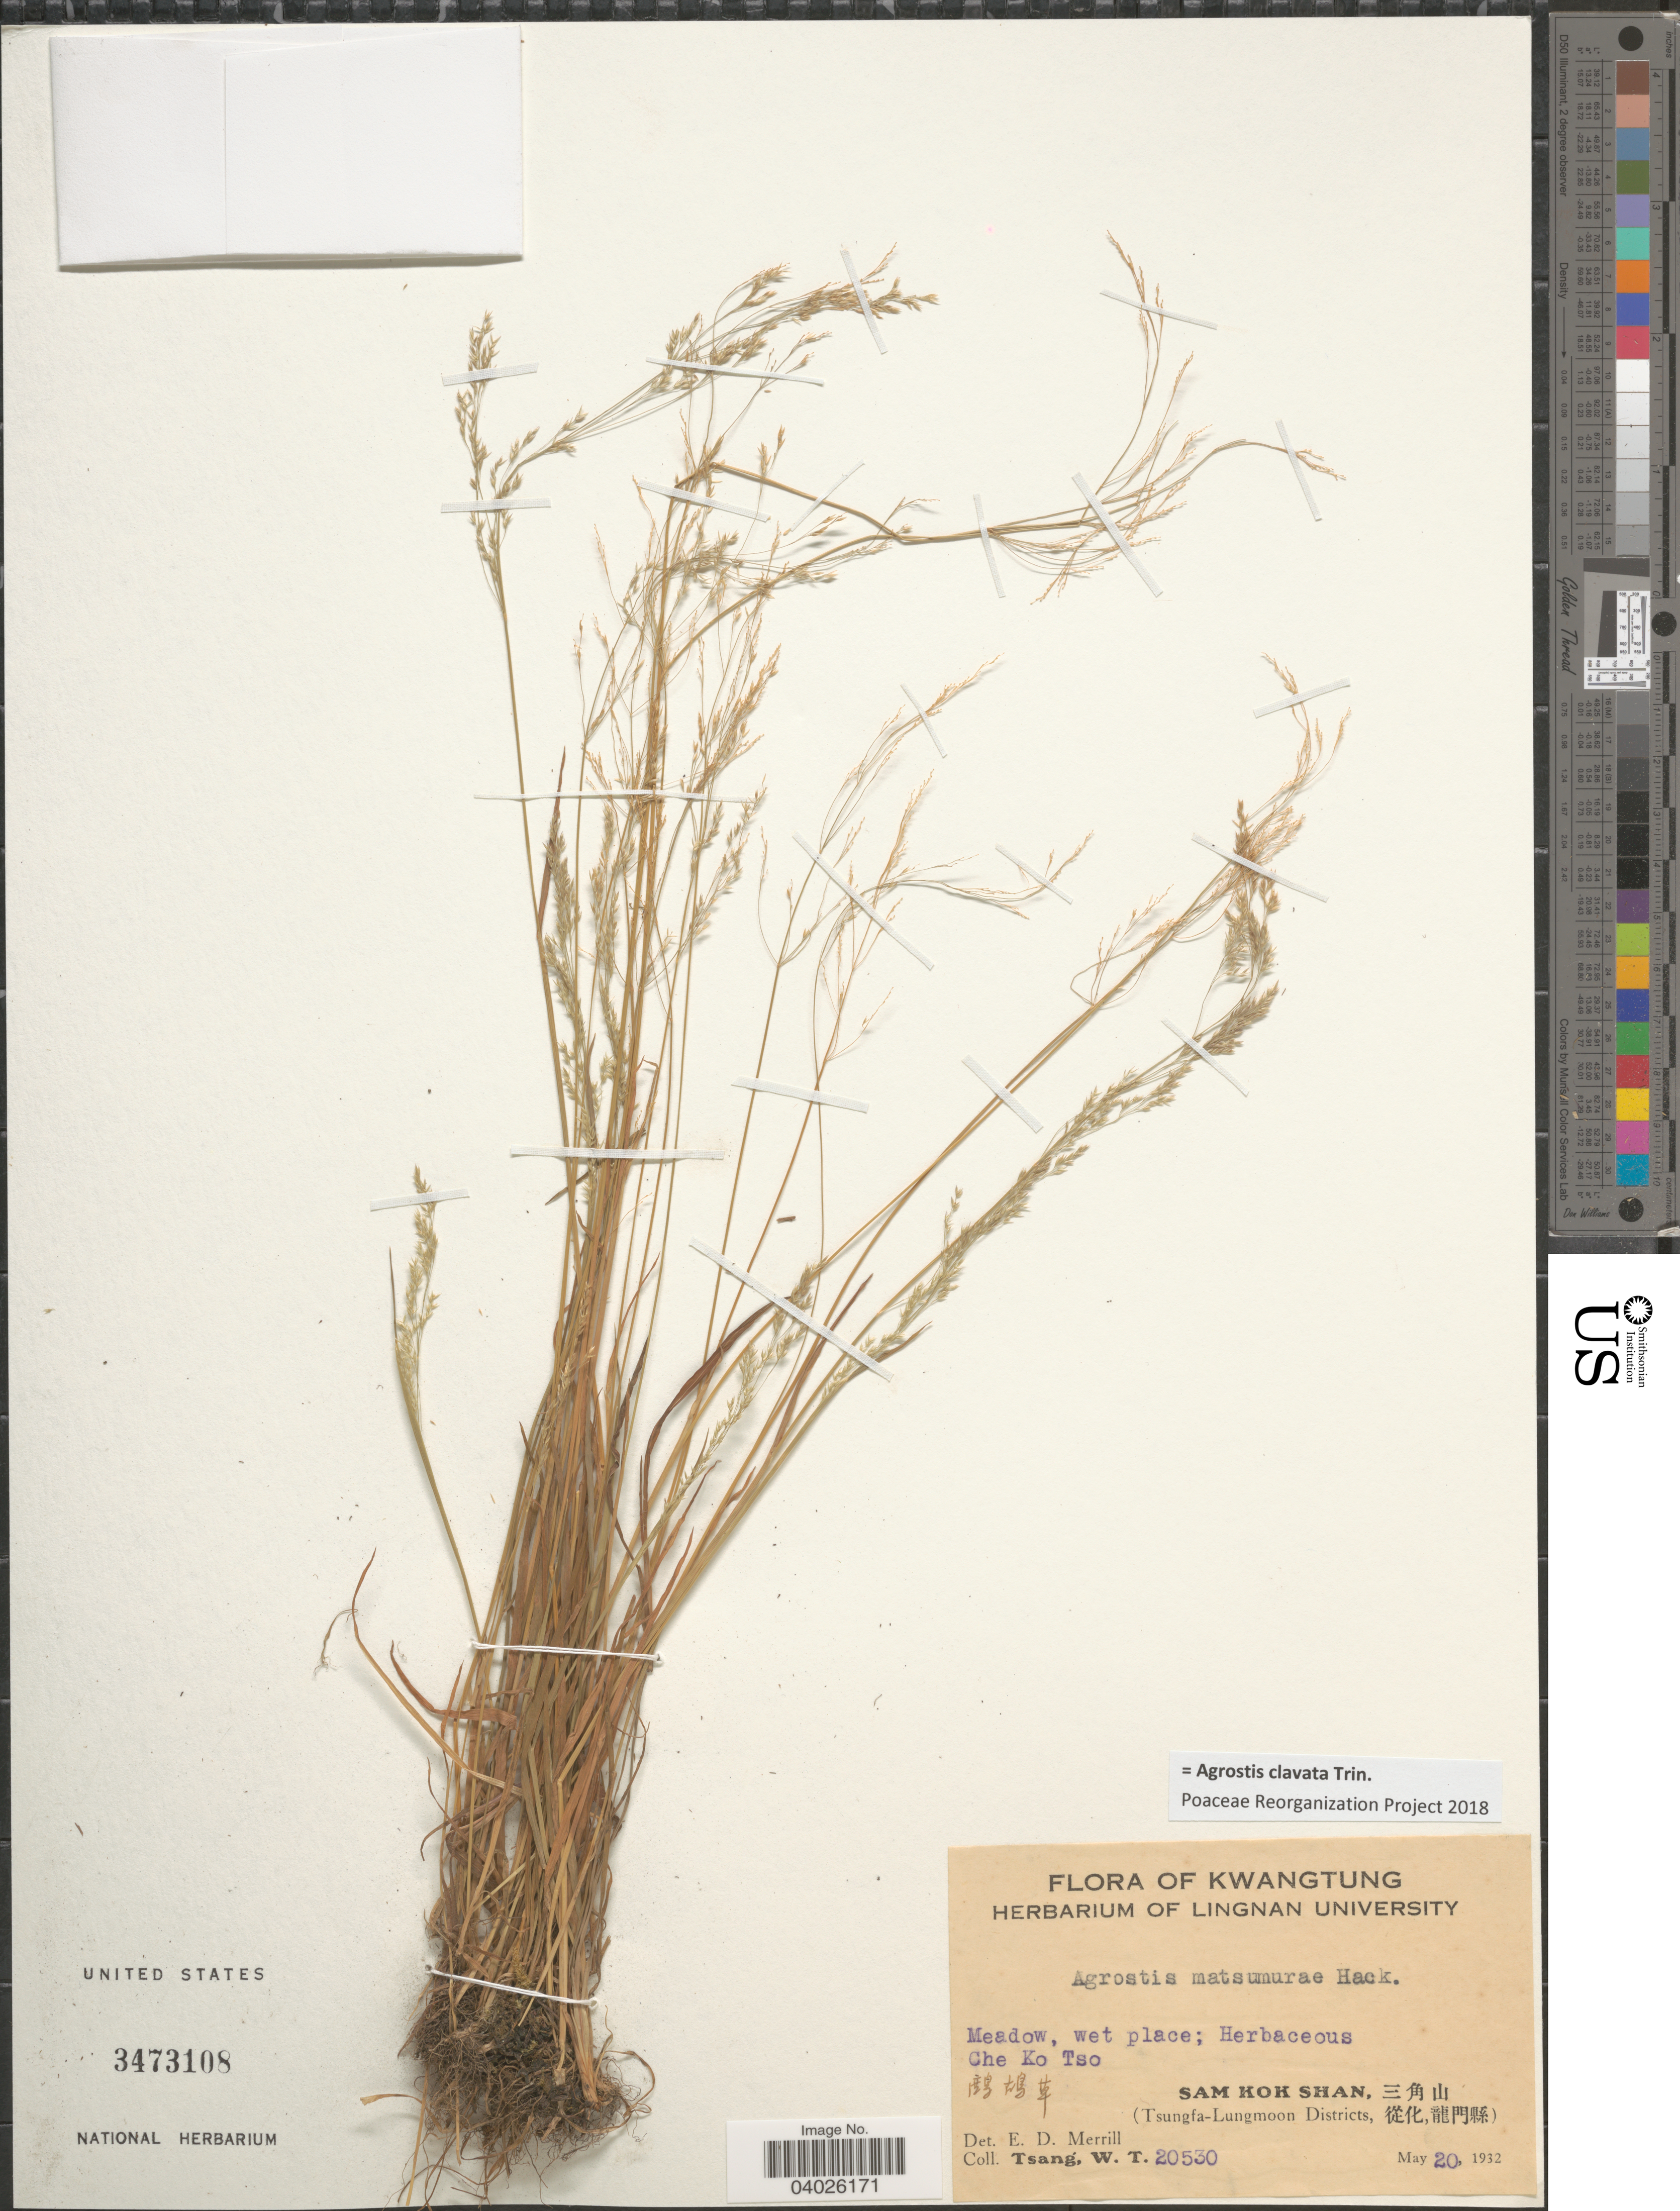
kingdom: Plantae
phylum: Tracheophyta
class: Liliopsida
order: Poales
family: Poaceae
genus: Agrostis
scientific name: Agrostis clavata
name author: Trin.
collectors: W. T. Tsang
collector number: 20530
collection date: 1932-05-20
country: China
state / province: Guangdong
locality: Kwangtung. Che Ko Tso X. Sam Kok Shan, X. (Tsungfa-Lungmoon Districts, X).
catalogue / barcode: US 3473108